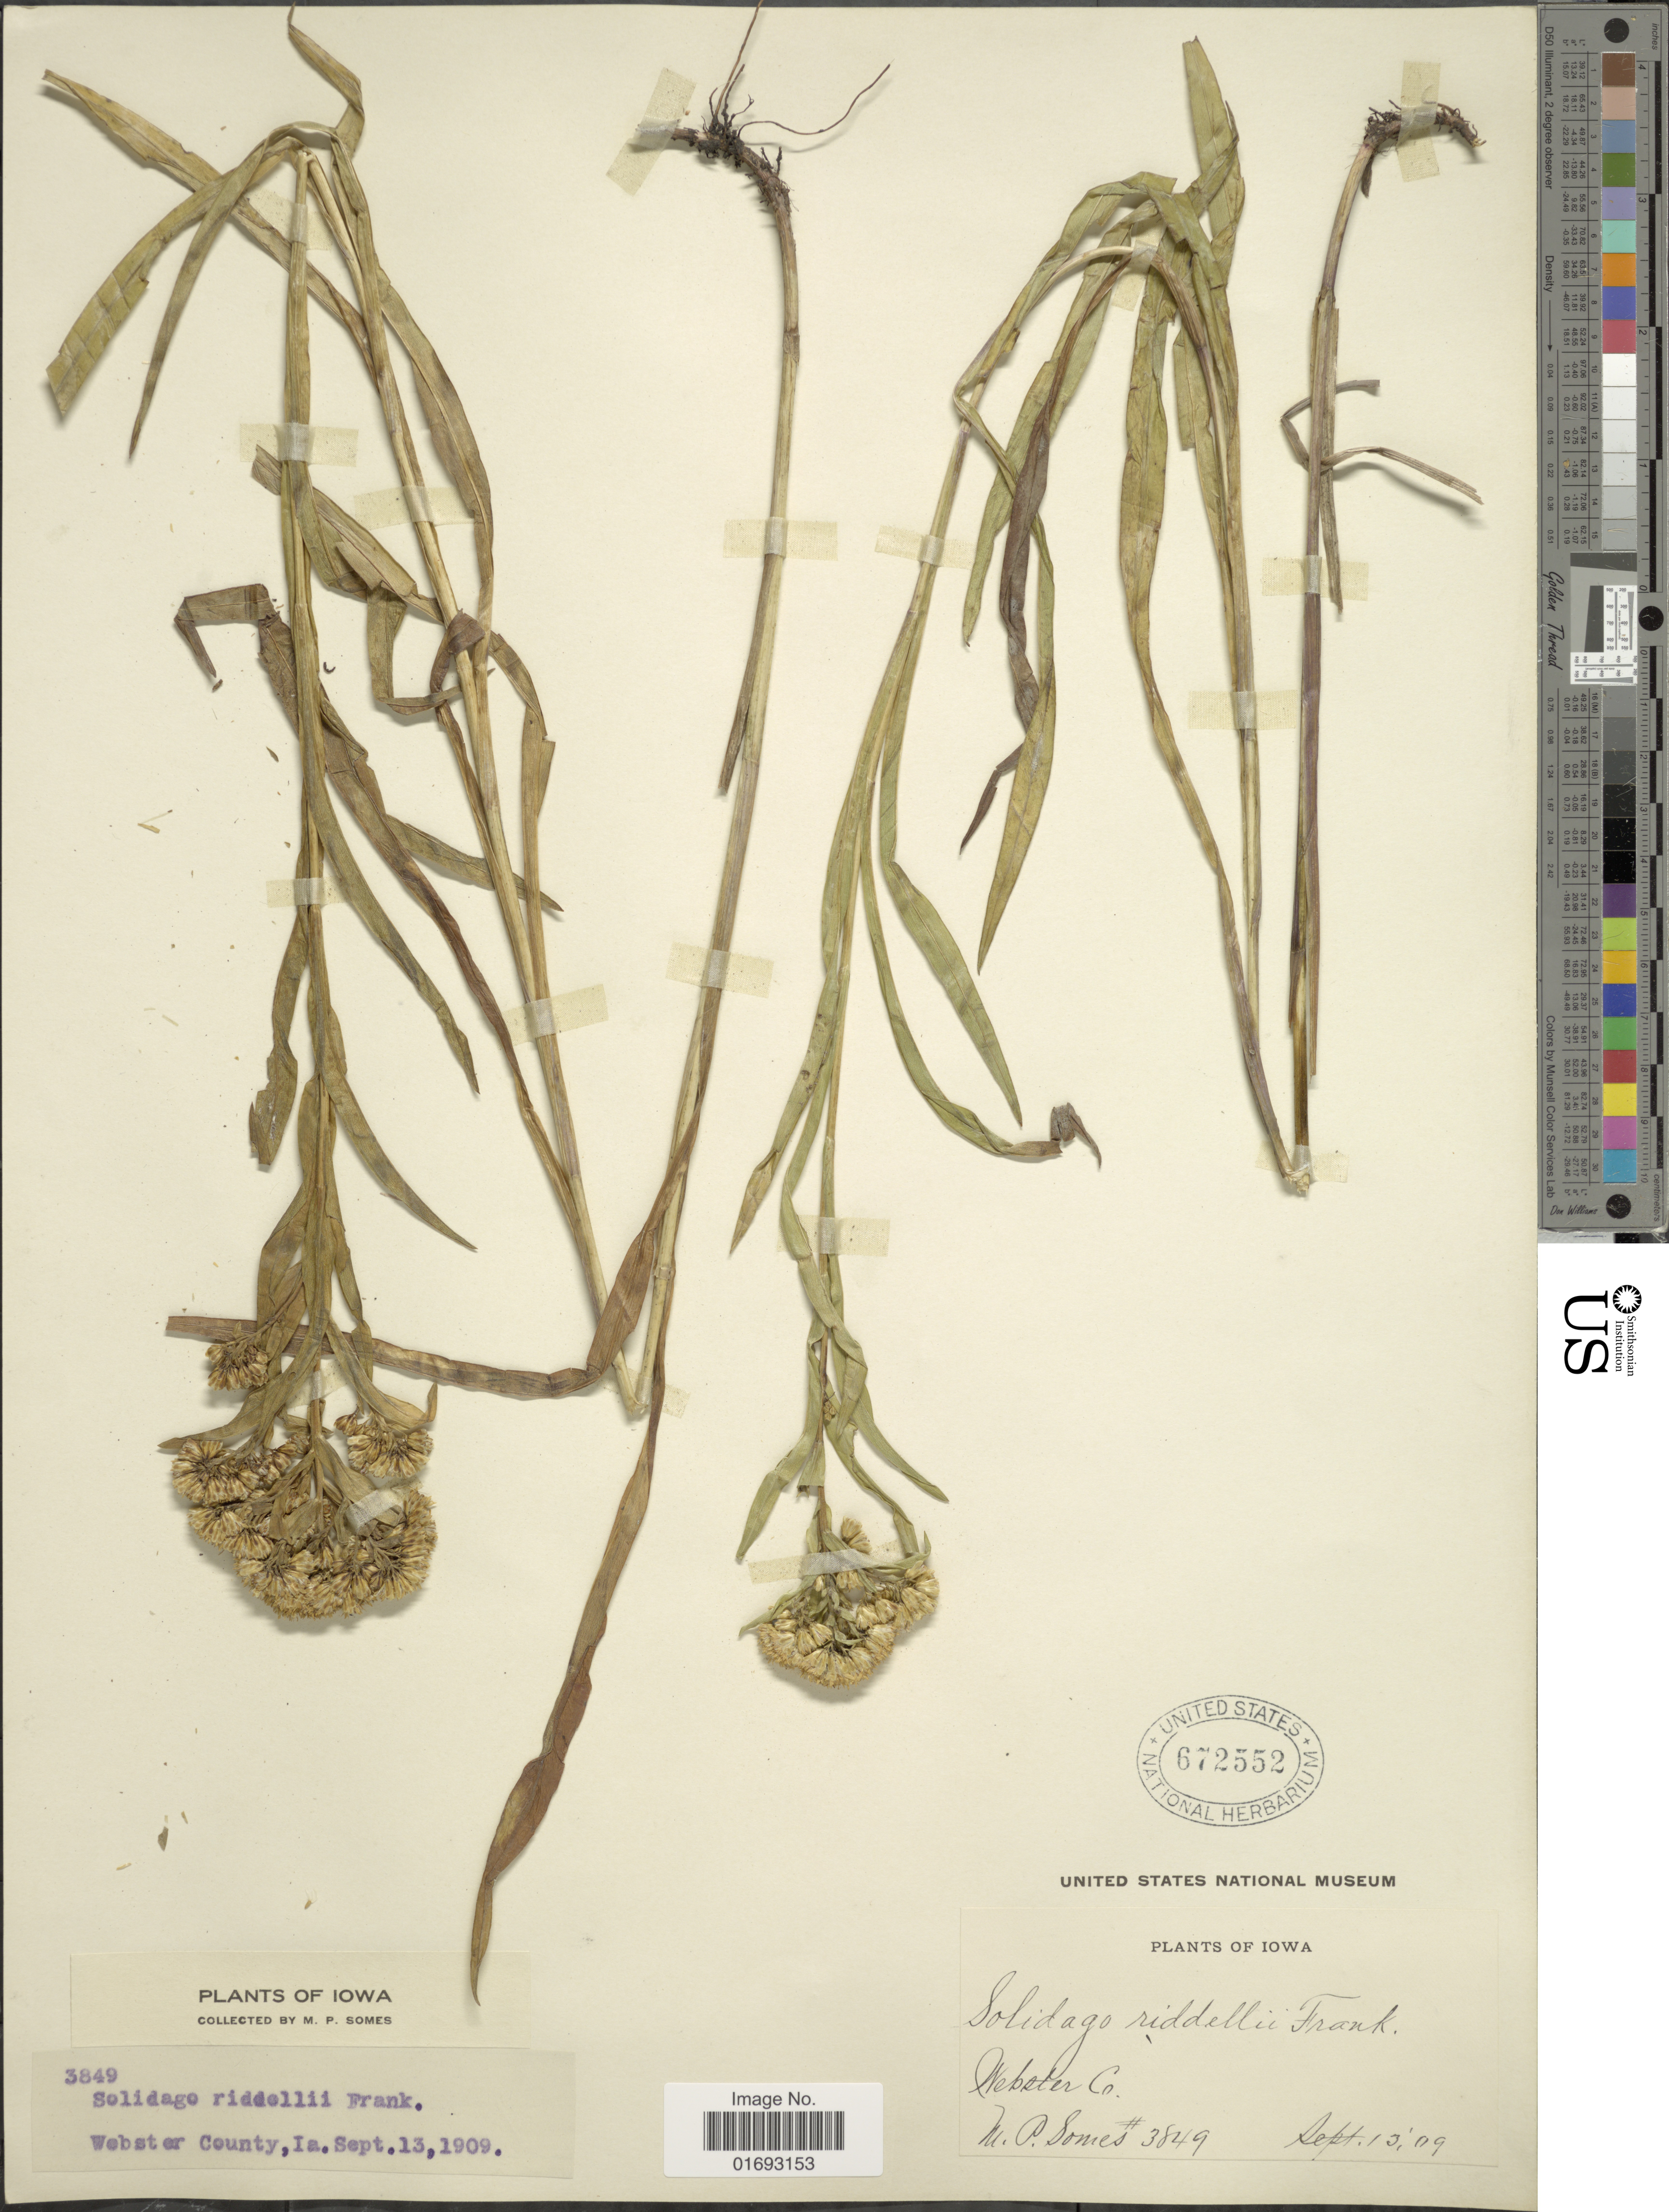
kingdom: Plantae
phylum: Tracheophyta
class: Magnoliopsida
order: Asterales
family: Asteraceae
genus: Oligoneuron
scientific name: Oligoneuron riddellii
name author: (Frank) Rydb.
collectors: M. Somes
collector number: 3849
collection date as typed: Transcribed d/m/y: 13/9/9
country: United States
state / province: Iowa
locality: Webster Co.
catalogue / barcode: US 672552